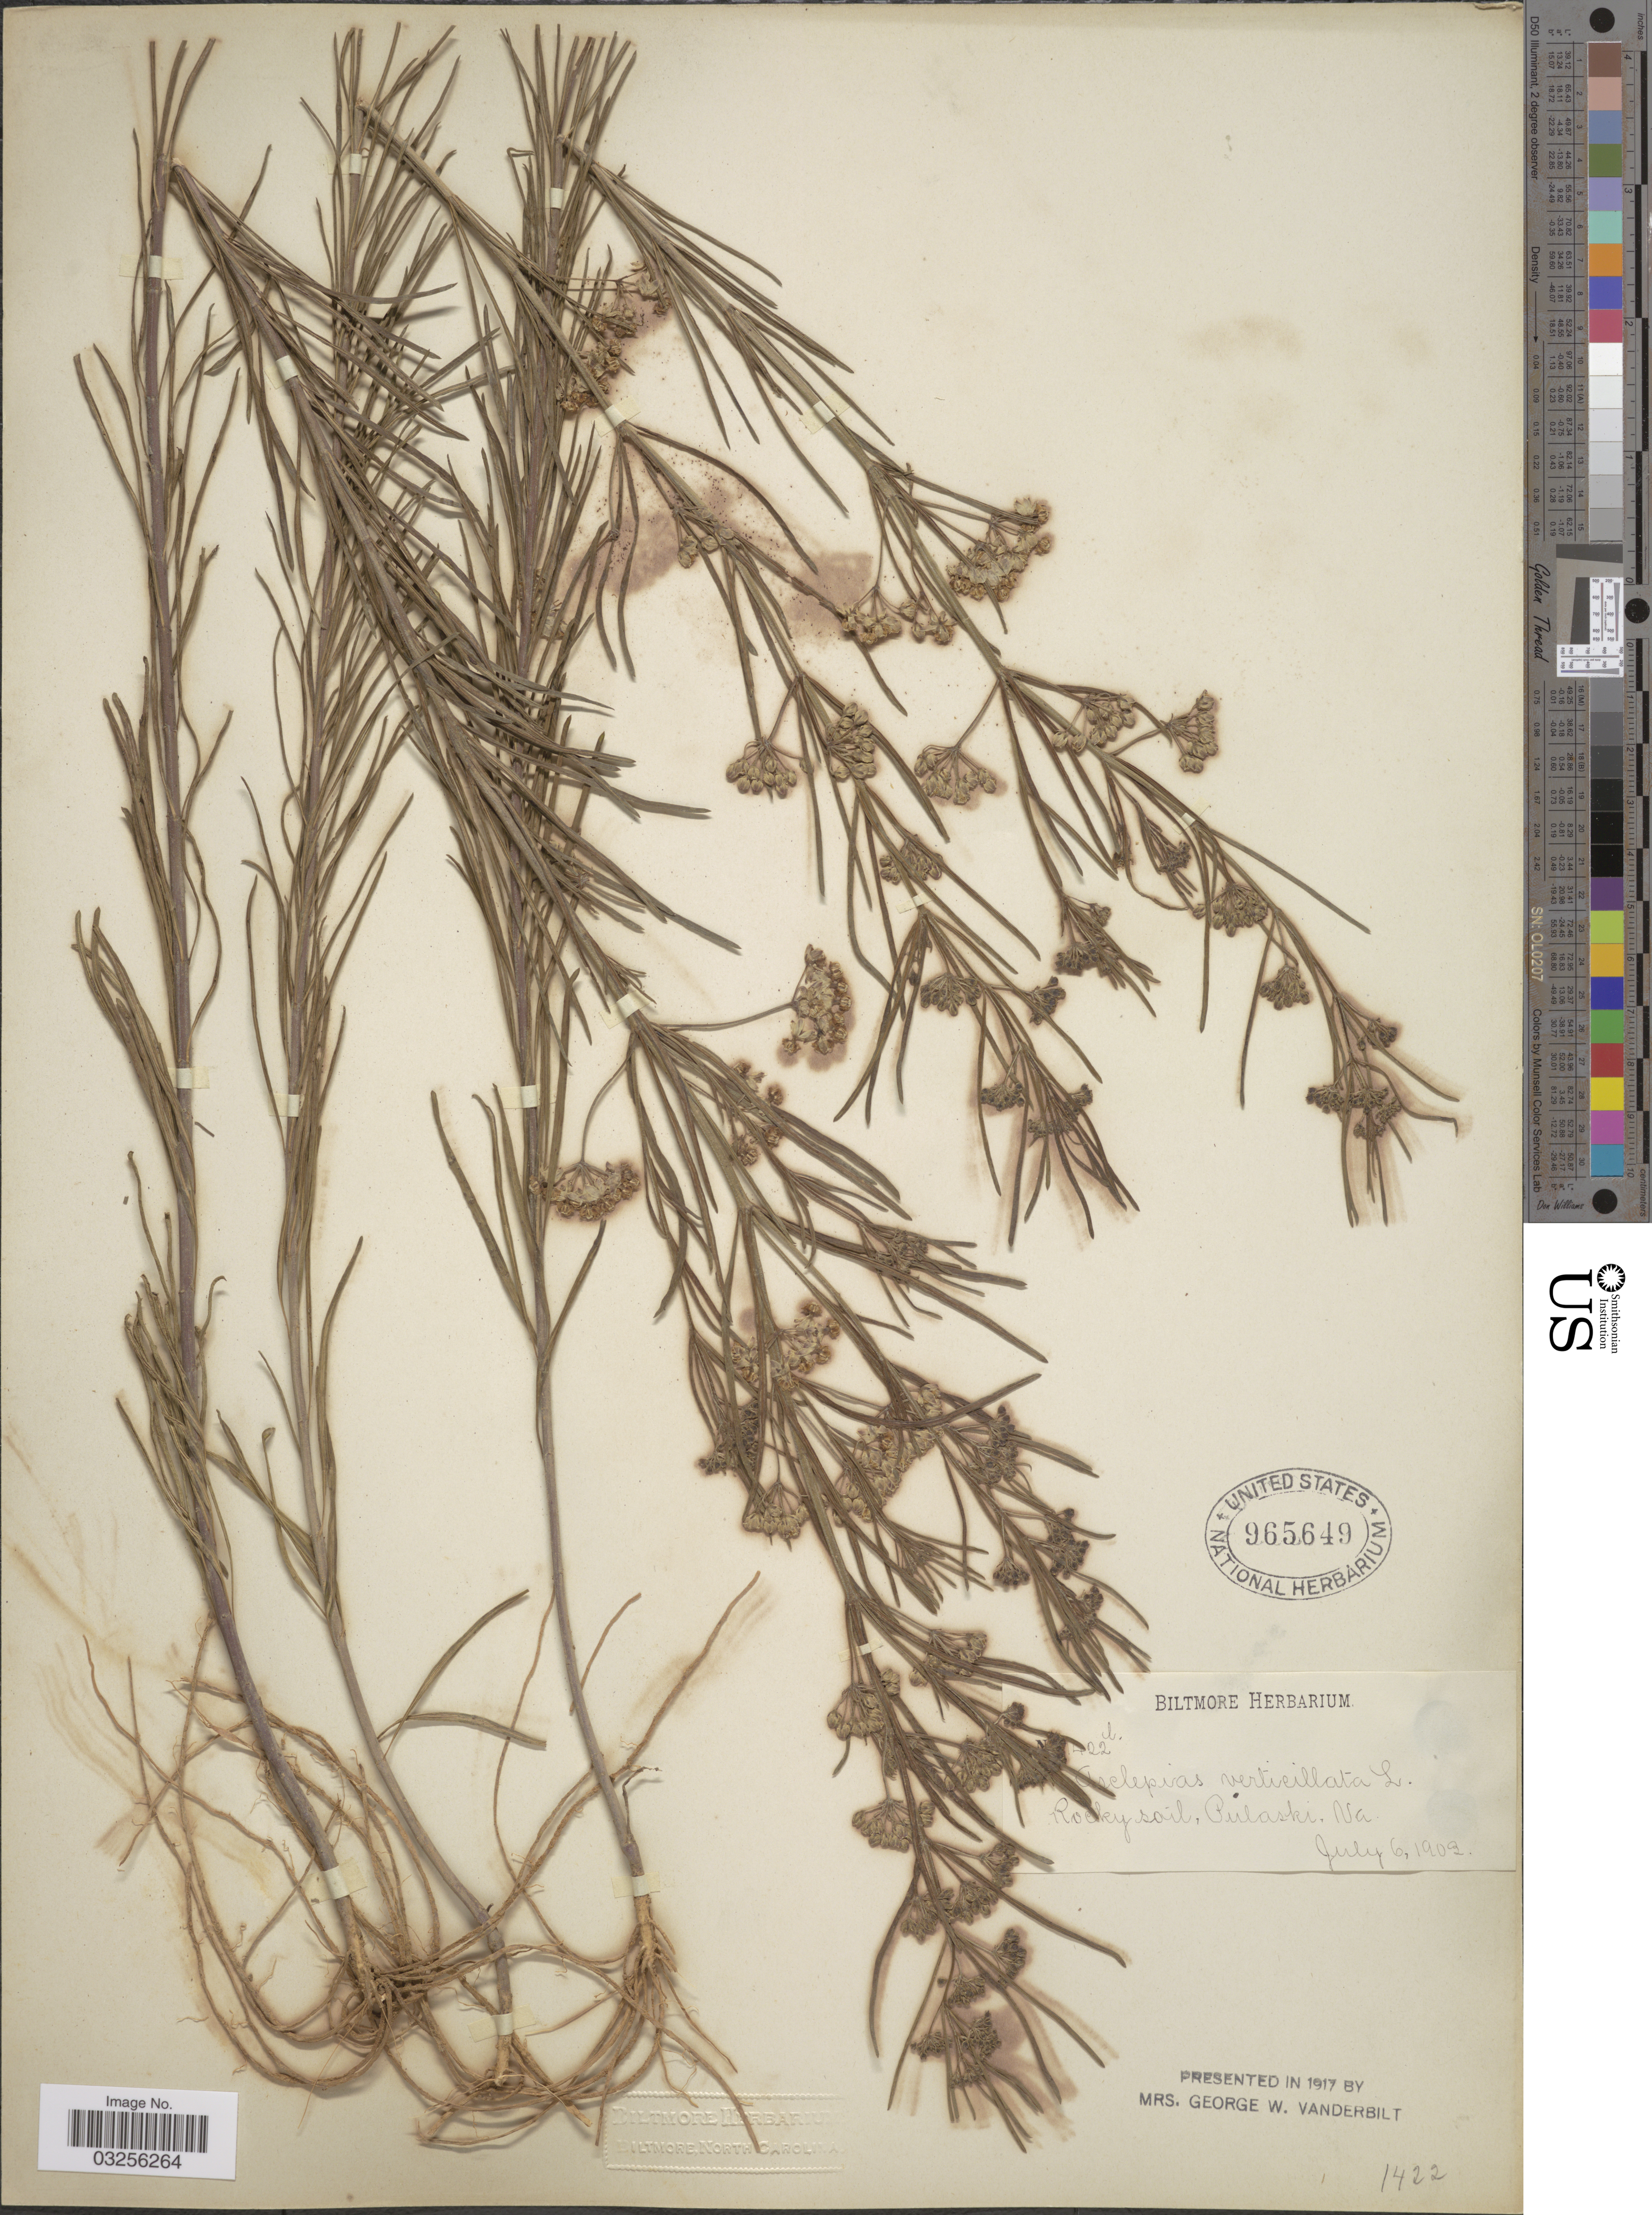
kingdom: Plantae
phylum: Tracheophyta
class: Magnoliopsida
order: Gentianales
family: Apocynaceae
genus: Asclepias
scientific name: Asclepias verticillata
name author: L.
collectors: ex herb. Biltmore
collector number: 422b*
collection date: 1903-07-06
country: United States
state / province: Virginia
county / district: Pulaski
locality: Rocky soil, Pulaski.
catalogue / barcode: US 965649